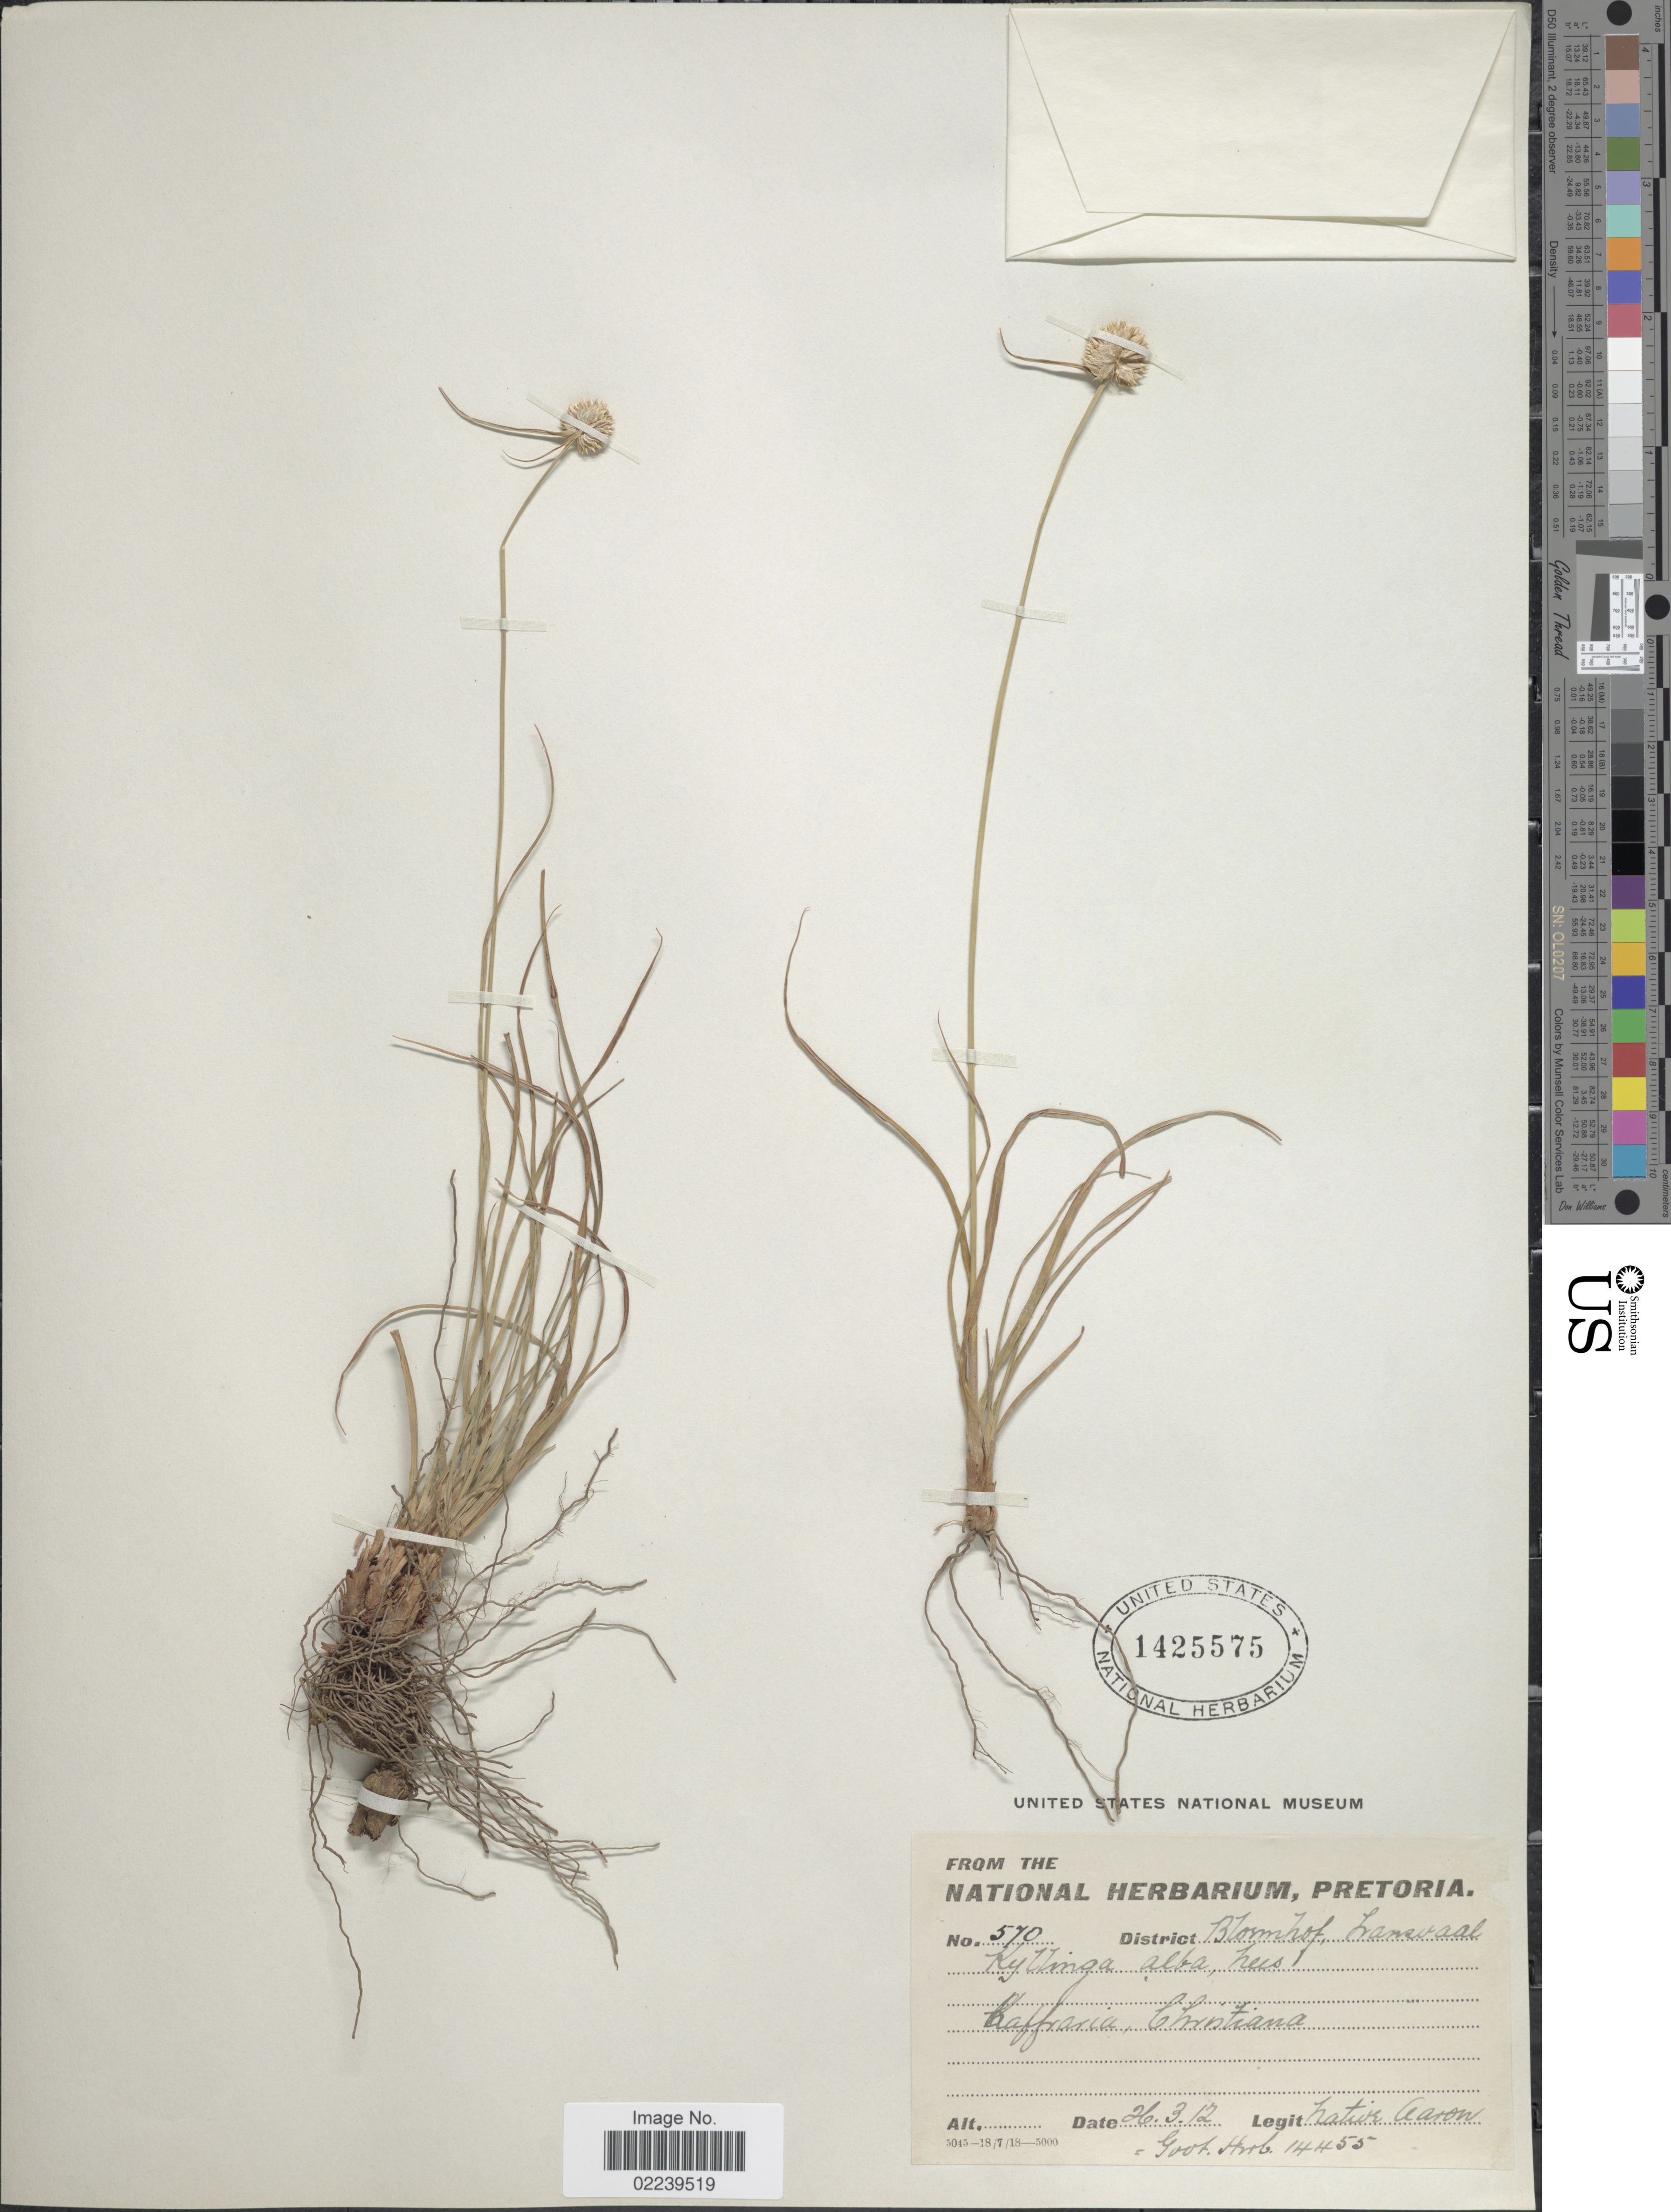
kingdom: Plantae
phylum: Tracheophyta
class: Liliopsida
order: Poales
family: Cyperaceae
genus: Cyperus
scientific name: Cyperus alatus subsp. albus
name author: (Nees)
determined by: Strong, M. T., (US), Smithsonian Institution - National Museum of Natural History (UNITED STATES)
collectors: Native Aaron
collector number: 570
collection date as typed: Transcribed d/m/y: 26/3/12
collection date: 1912-03-26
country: South Africa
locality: District Blomhof Transvaal, Kaffraria, Christiana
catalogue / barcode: US 1425575